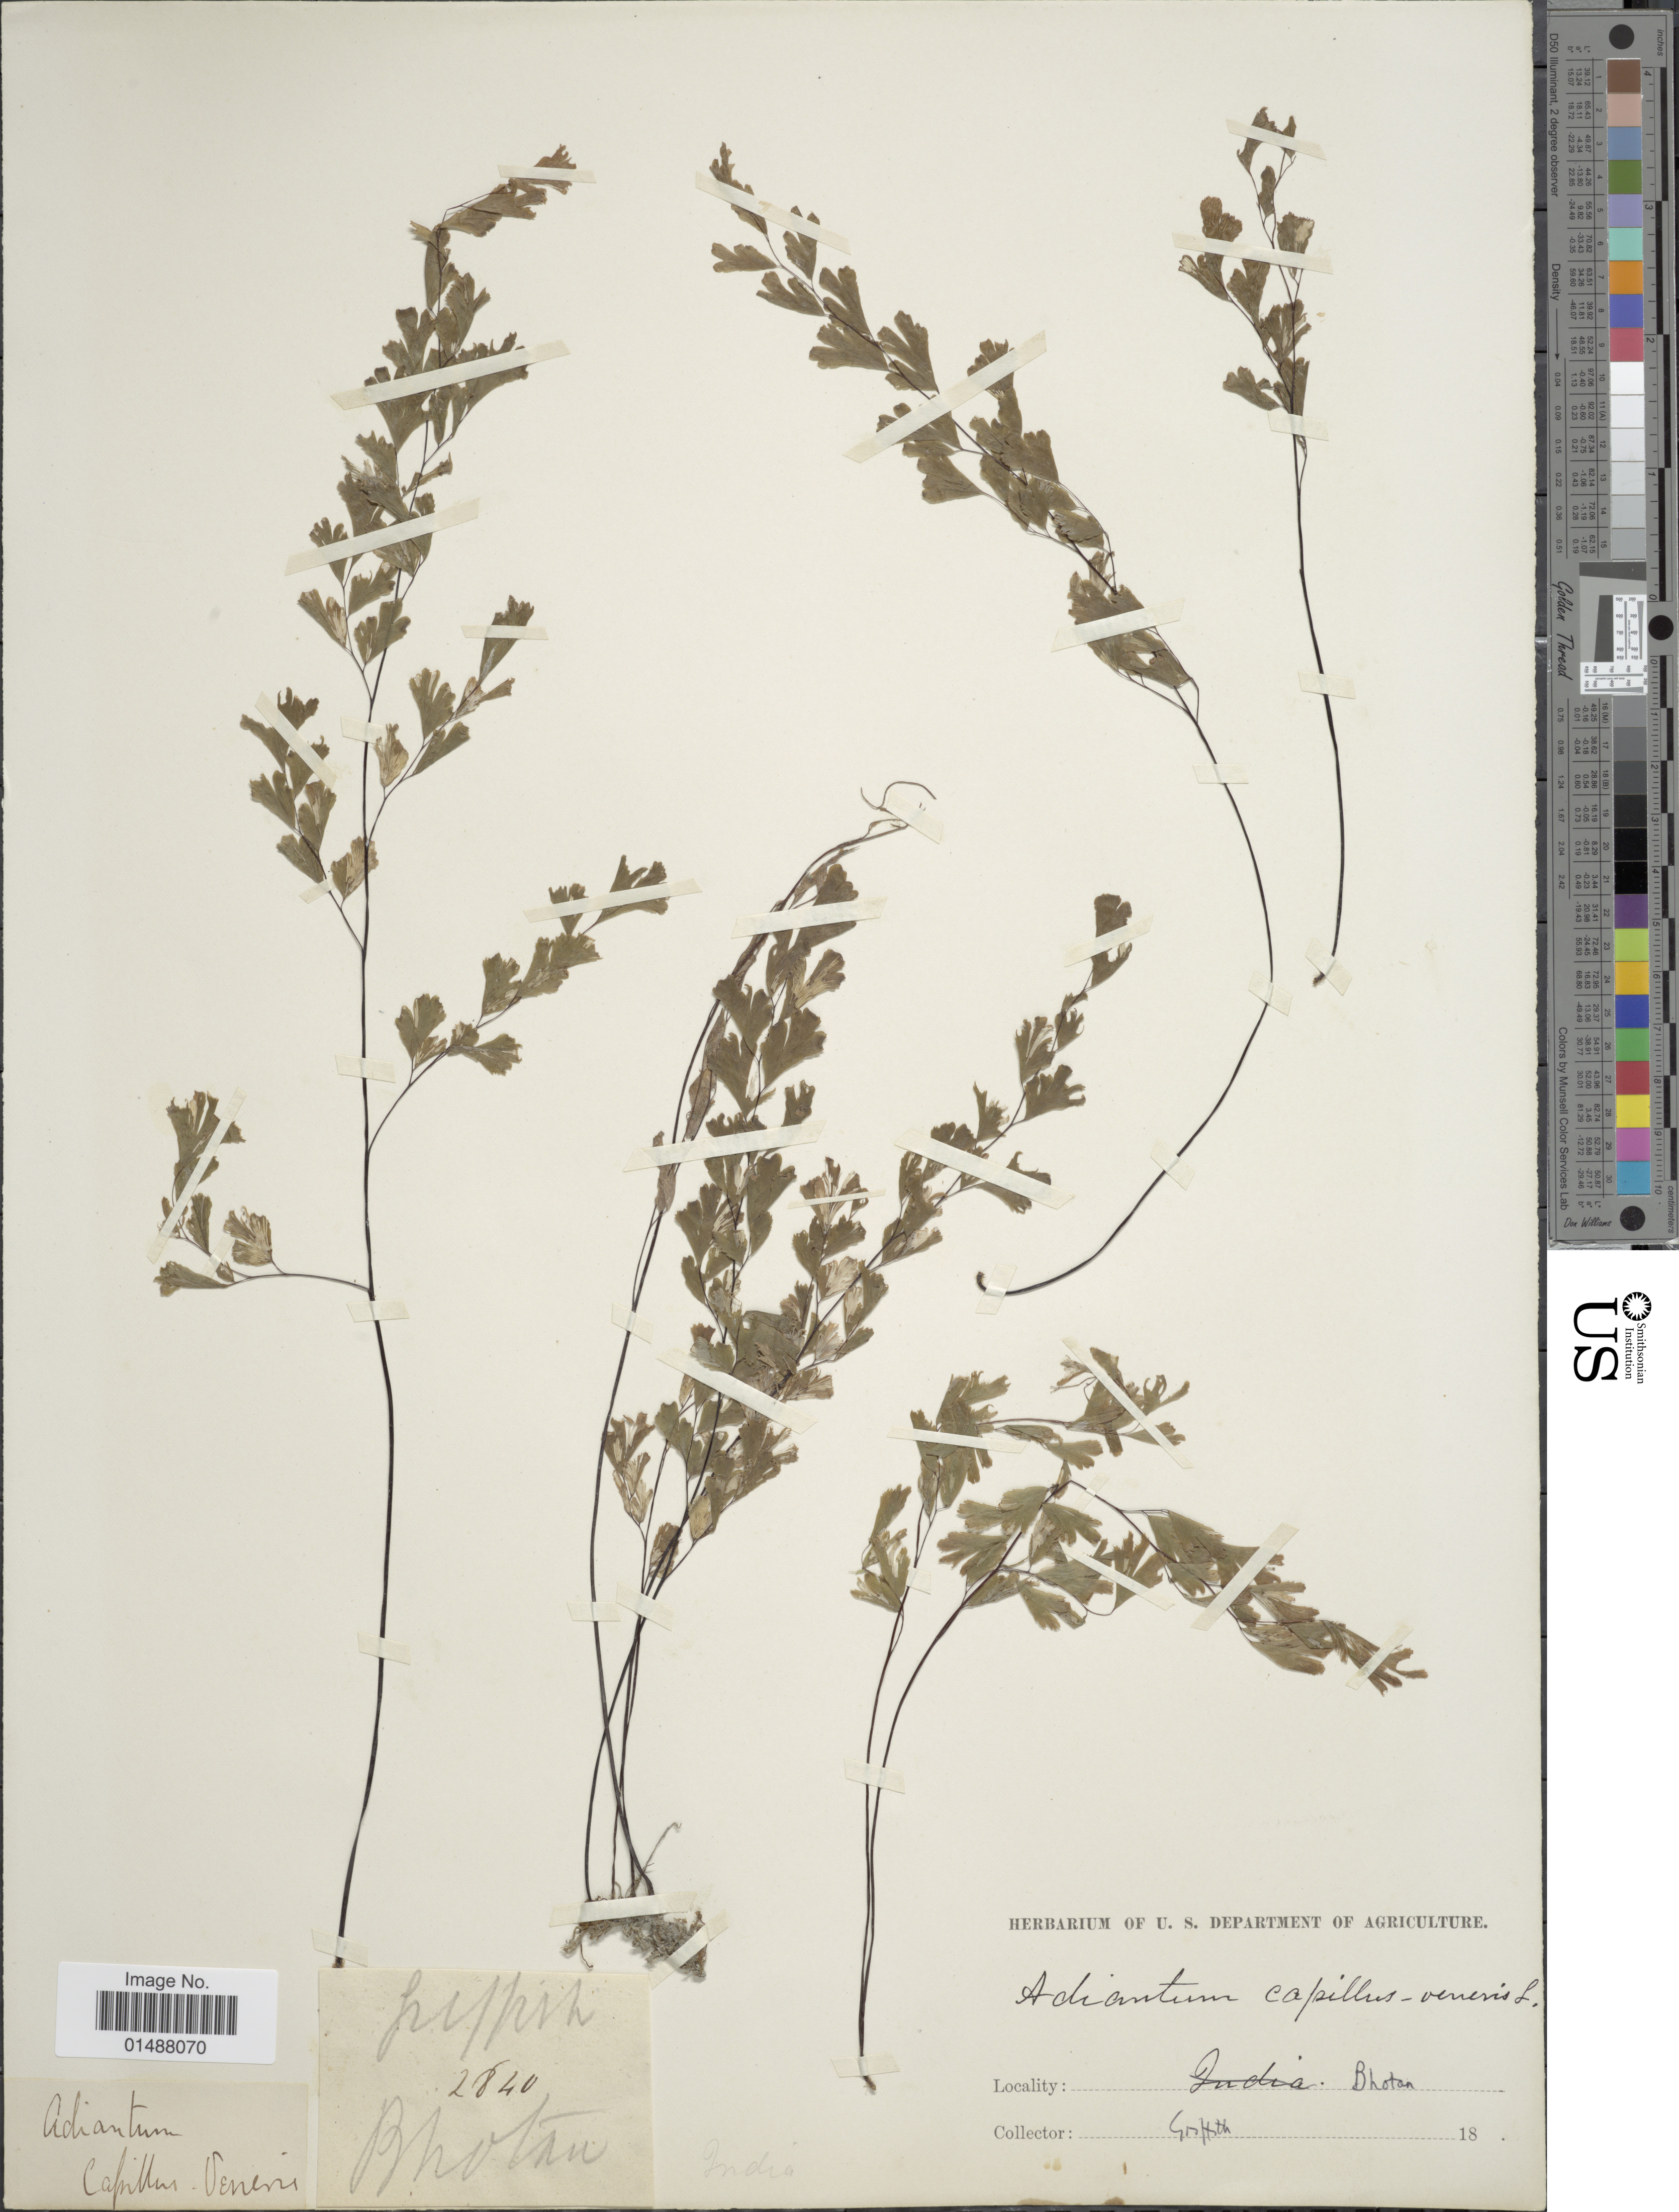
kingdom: Plantae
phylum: Tracheophyta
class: Polypodiopsida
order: Polypodiales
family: Pteridaceae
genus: Adiantum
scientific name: Adiantum capillus-veneris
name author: L.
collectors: -. Griffith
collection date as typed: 18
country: Bhutan